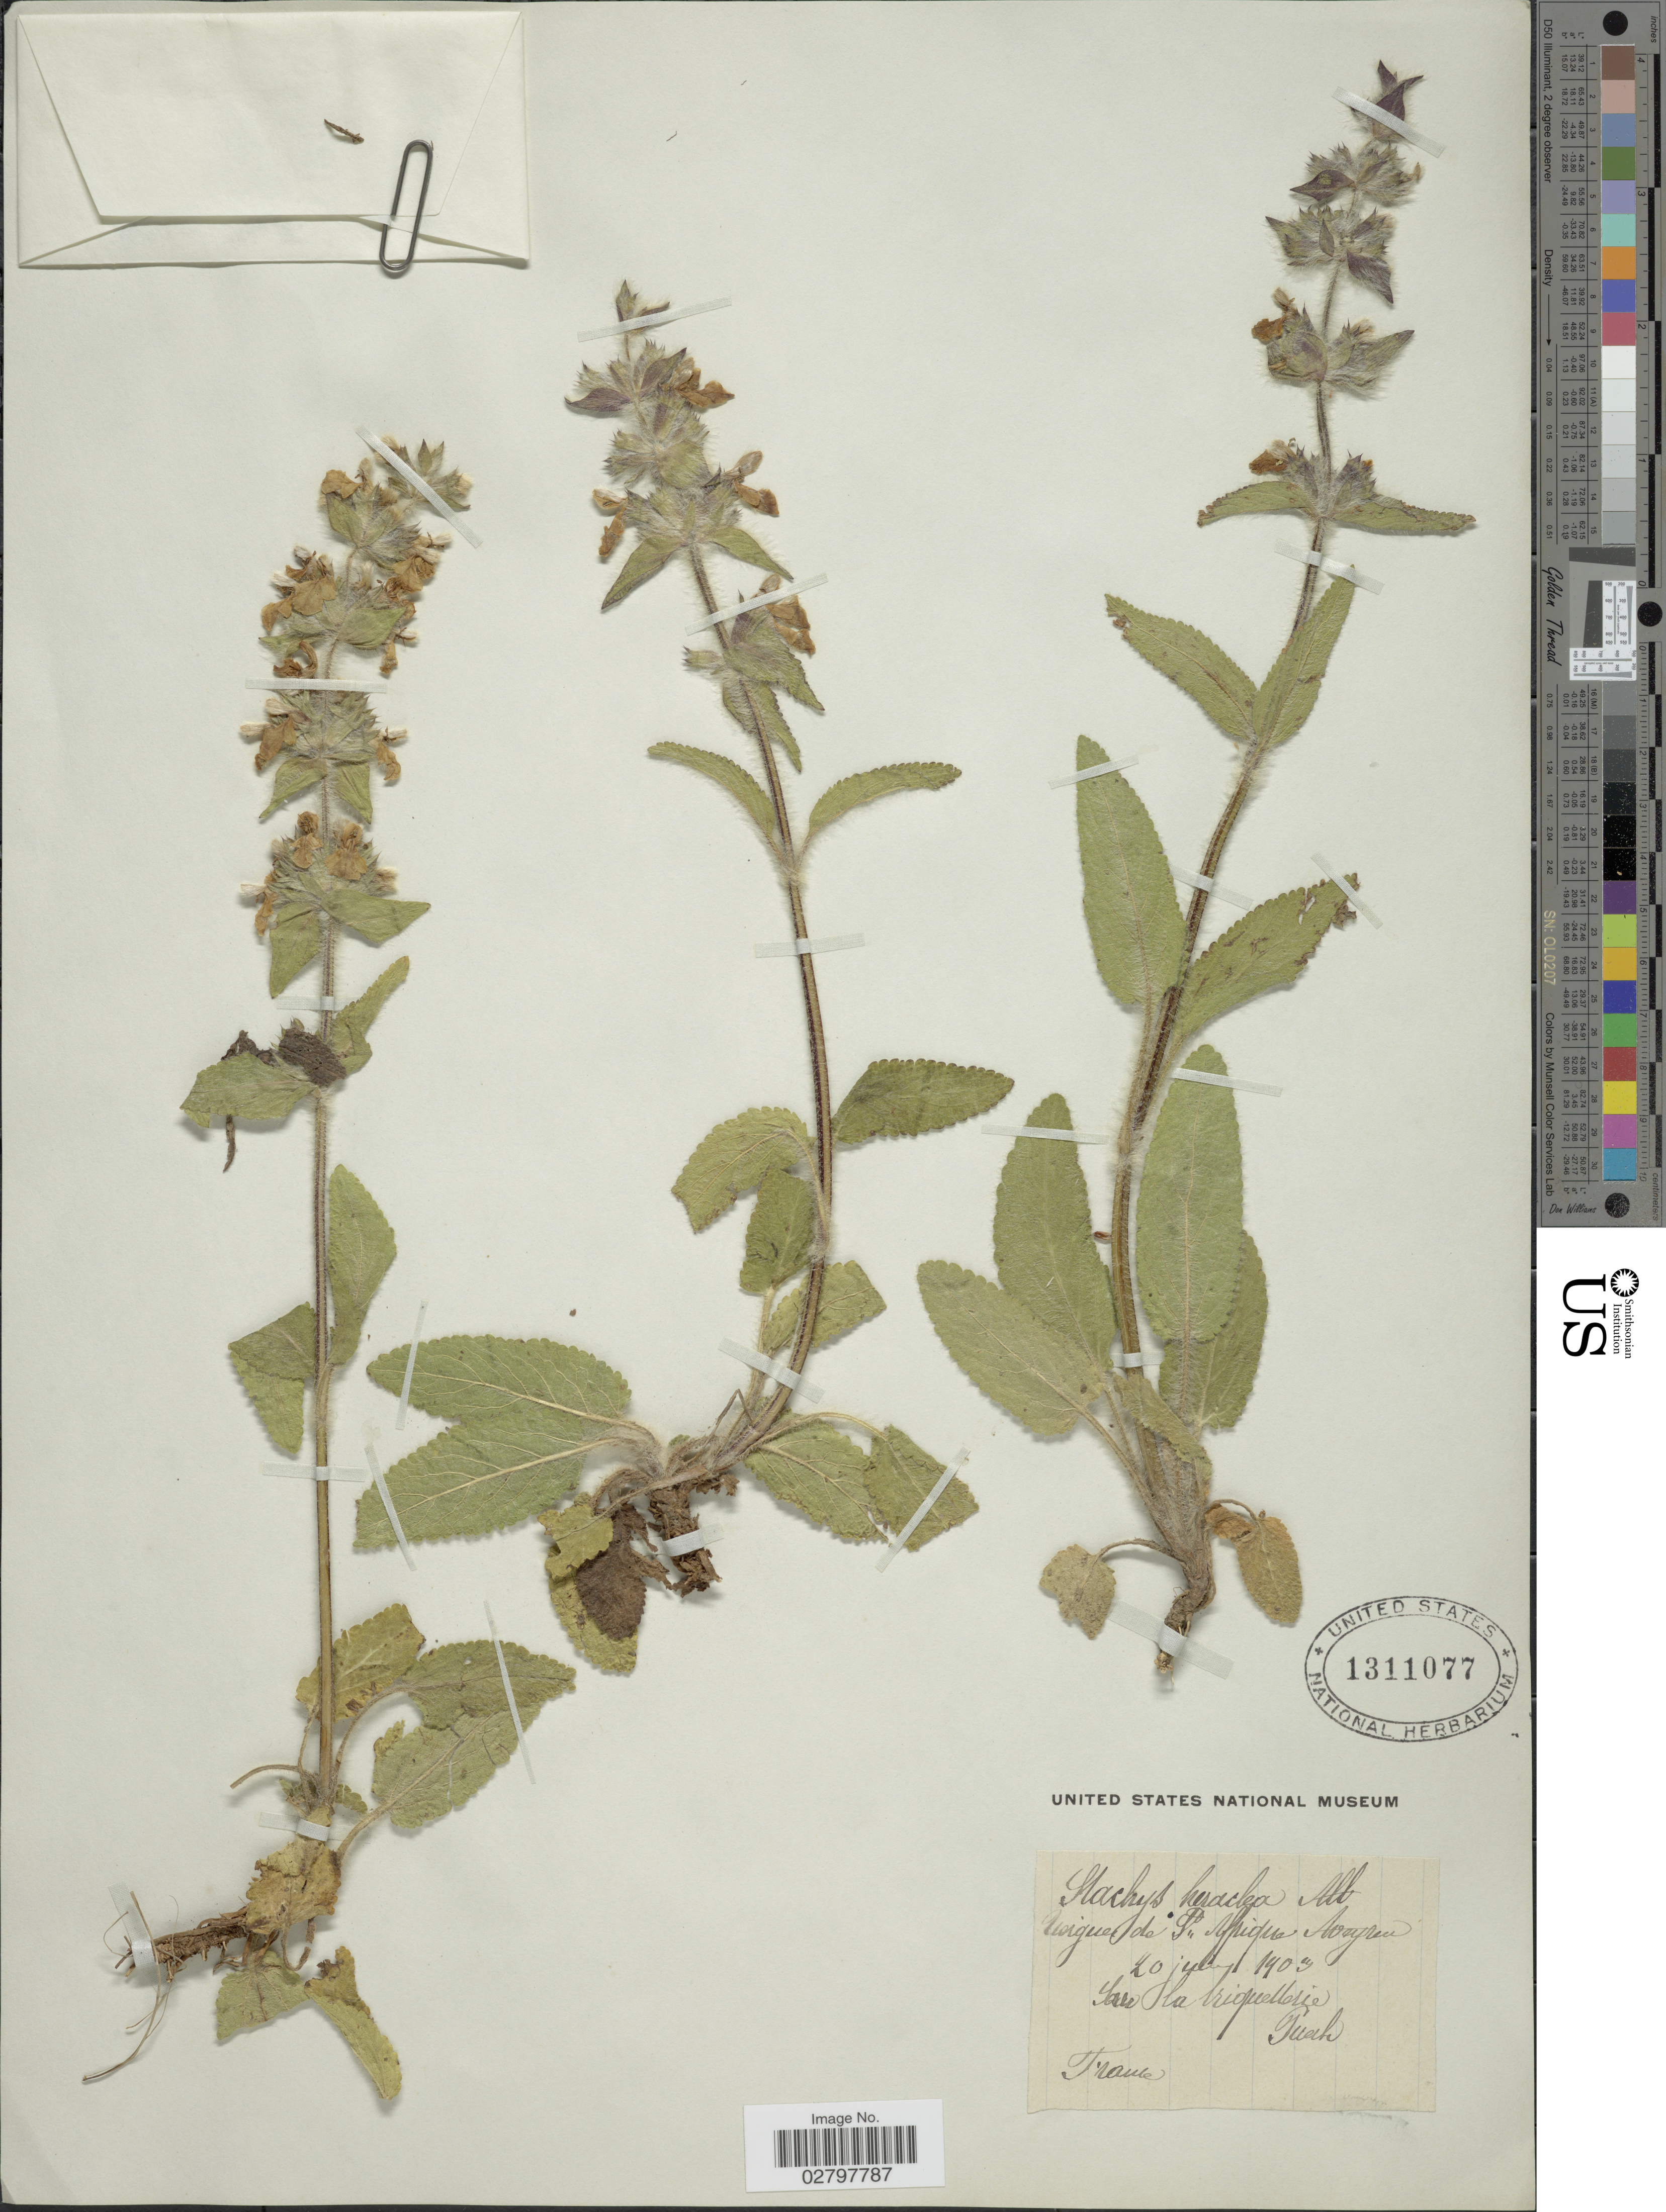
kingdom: Plantae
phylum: Tracheophyta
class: Magnoliopsida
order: Lamiales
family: Lamiaceae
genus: Stachys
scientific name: Stachys heraclea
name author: All.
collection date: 1903-07-20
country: France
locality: Morgue de P. Alpine Aveyeu, Sur la Criquellsie. [interpreted]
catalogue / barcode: US 1311077